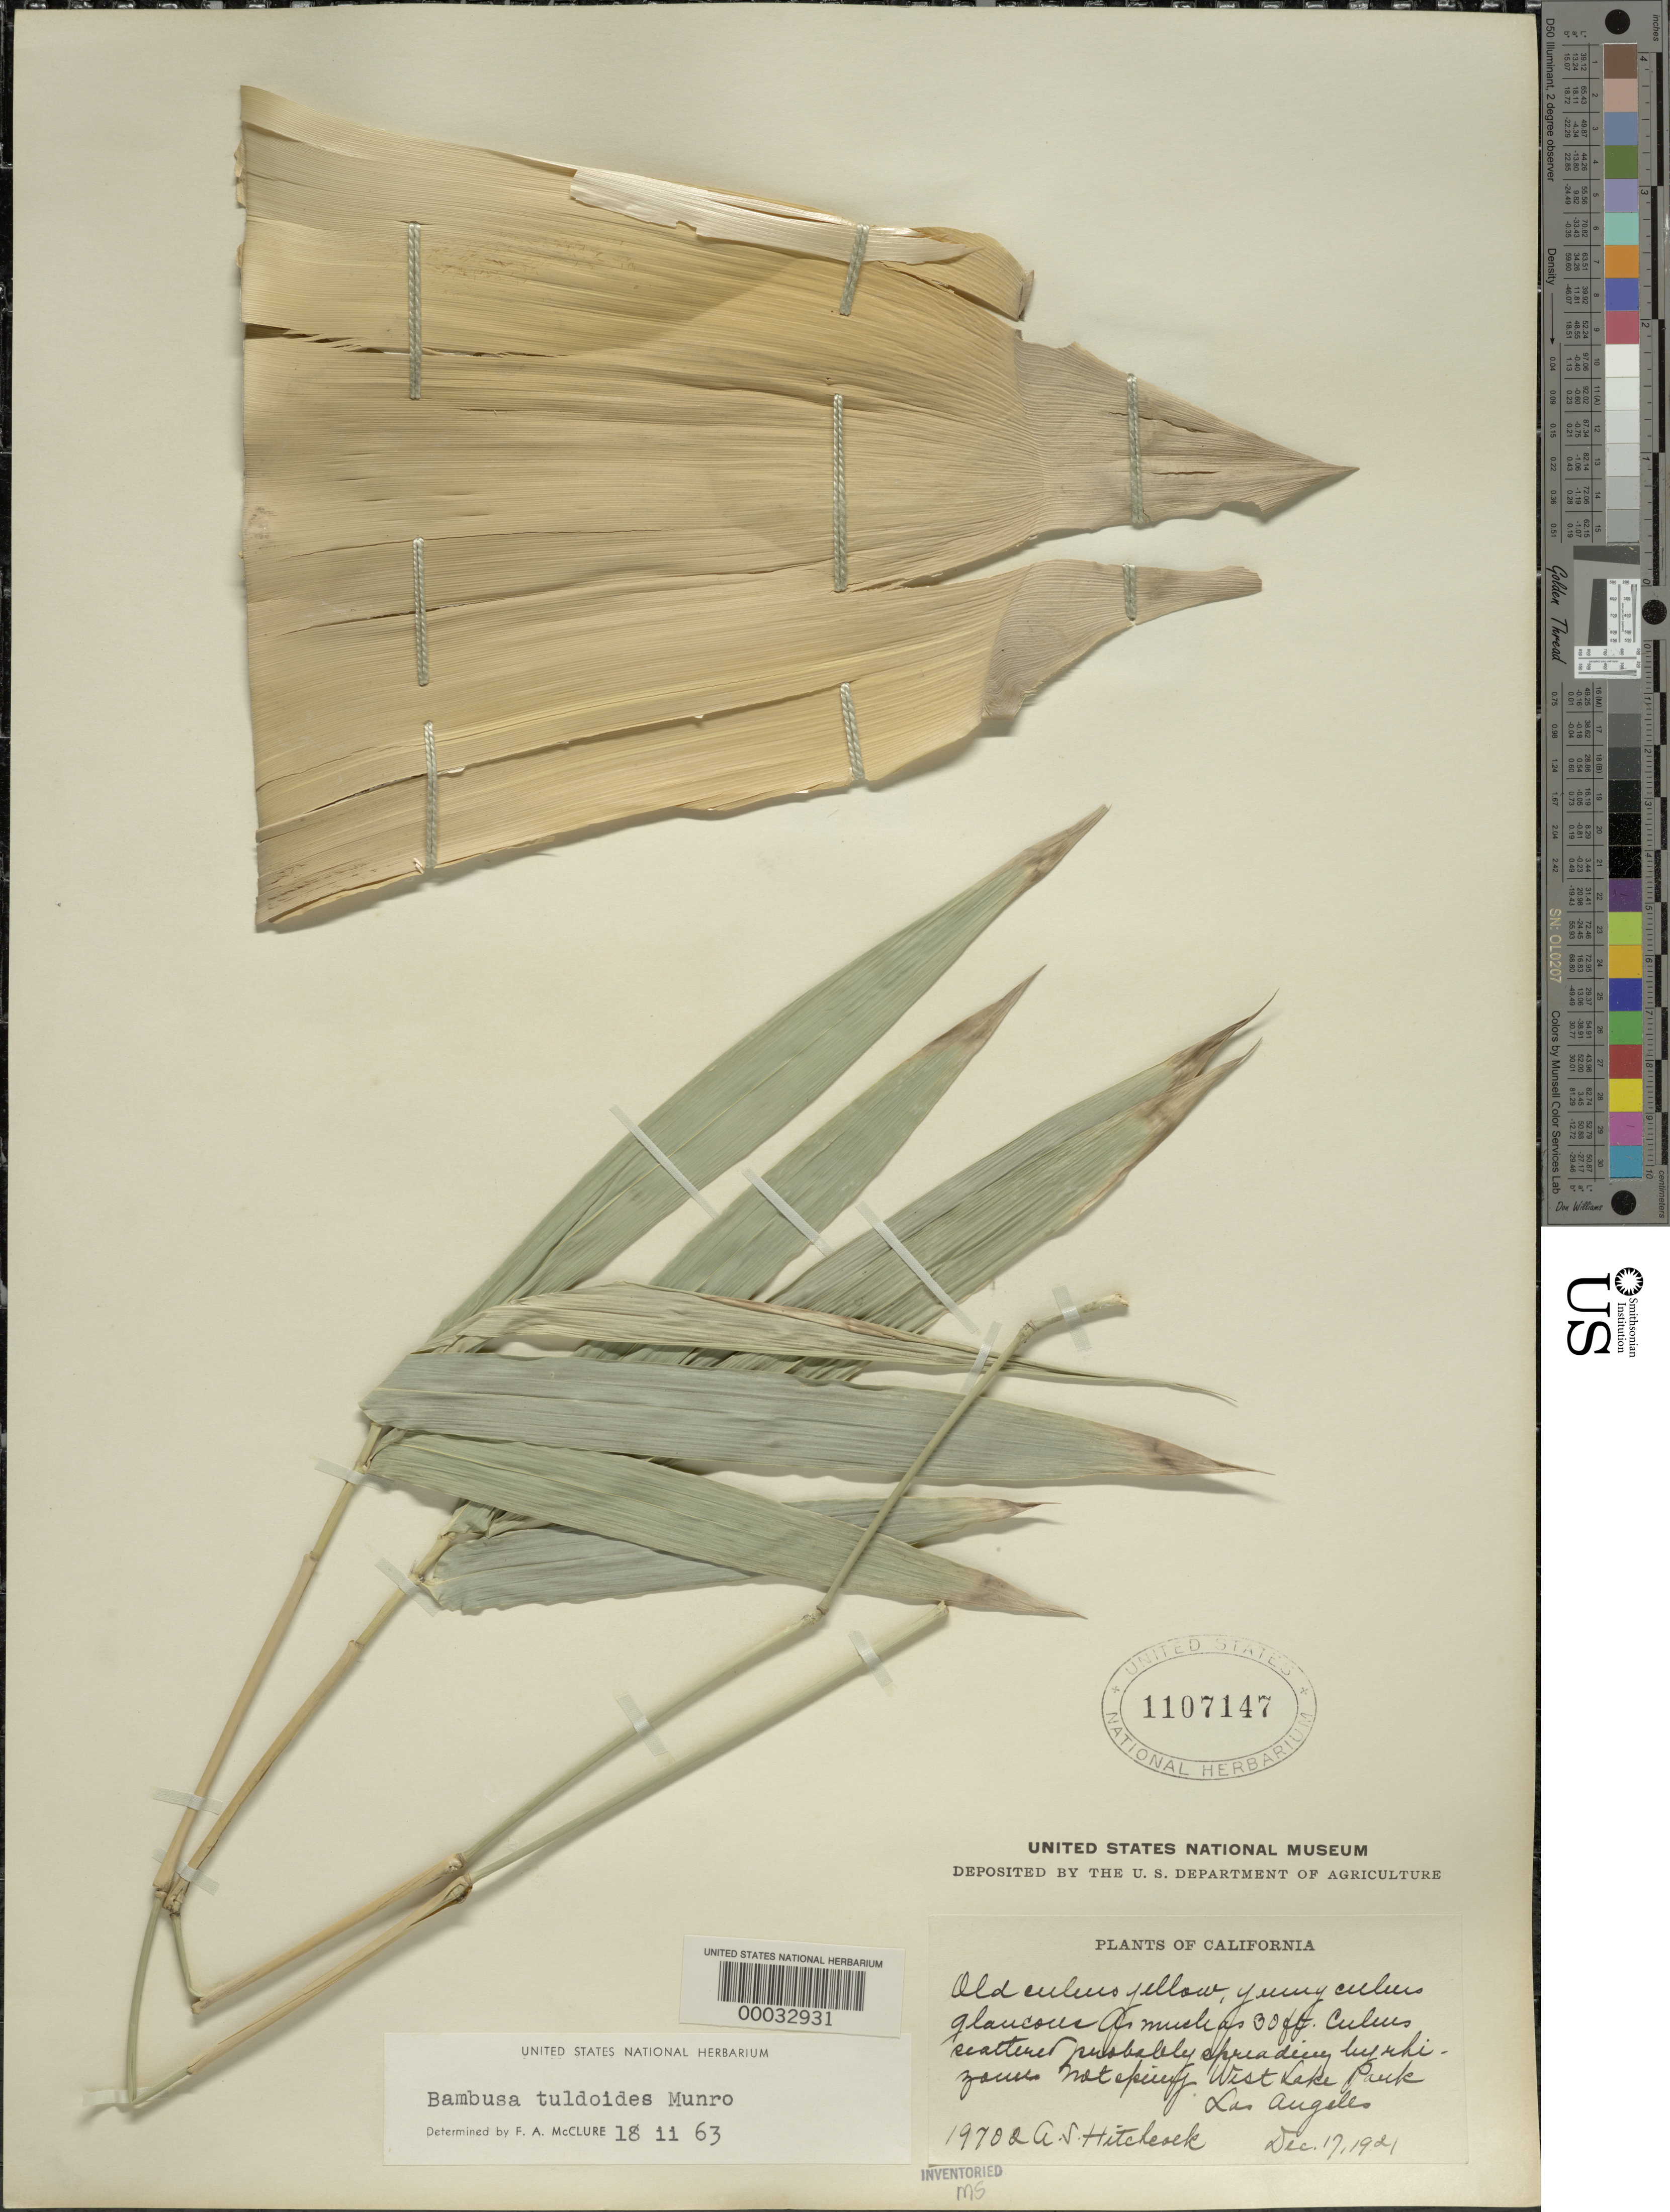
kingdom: Plantae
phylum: Tracheophyta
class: Liliopsida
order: Poales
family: Poaceae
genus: Bambusa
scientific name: Bambusa tuldoides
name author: Munro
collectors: A. S. Hitchcock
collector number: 19702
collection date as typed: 17 Dec 1921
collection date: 1921-12-17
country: United States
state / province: California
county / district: Los Angeles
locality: West lake park-los angeles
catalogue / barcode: US 1107147